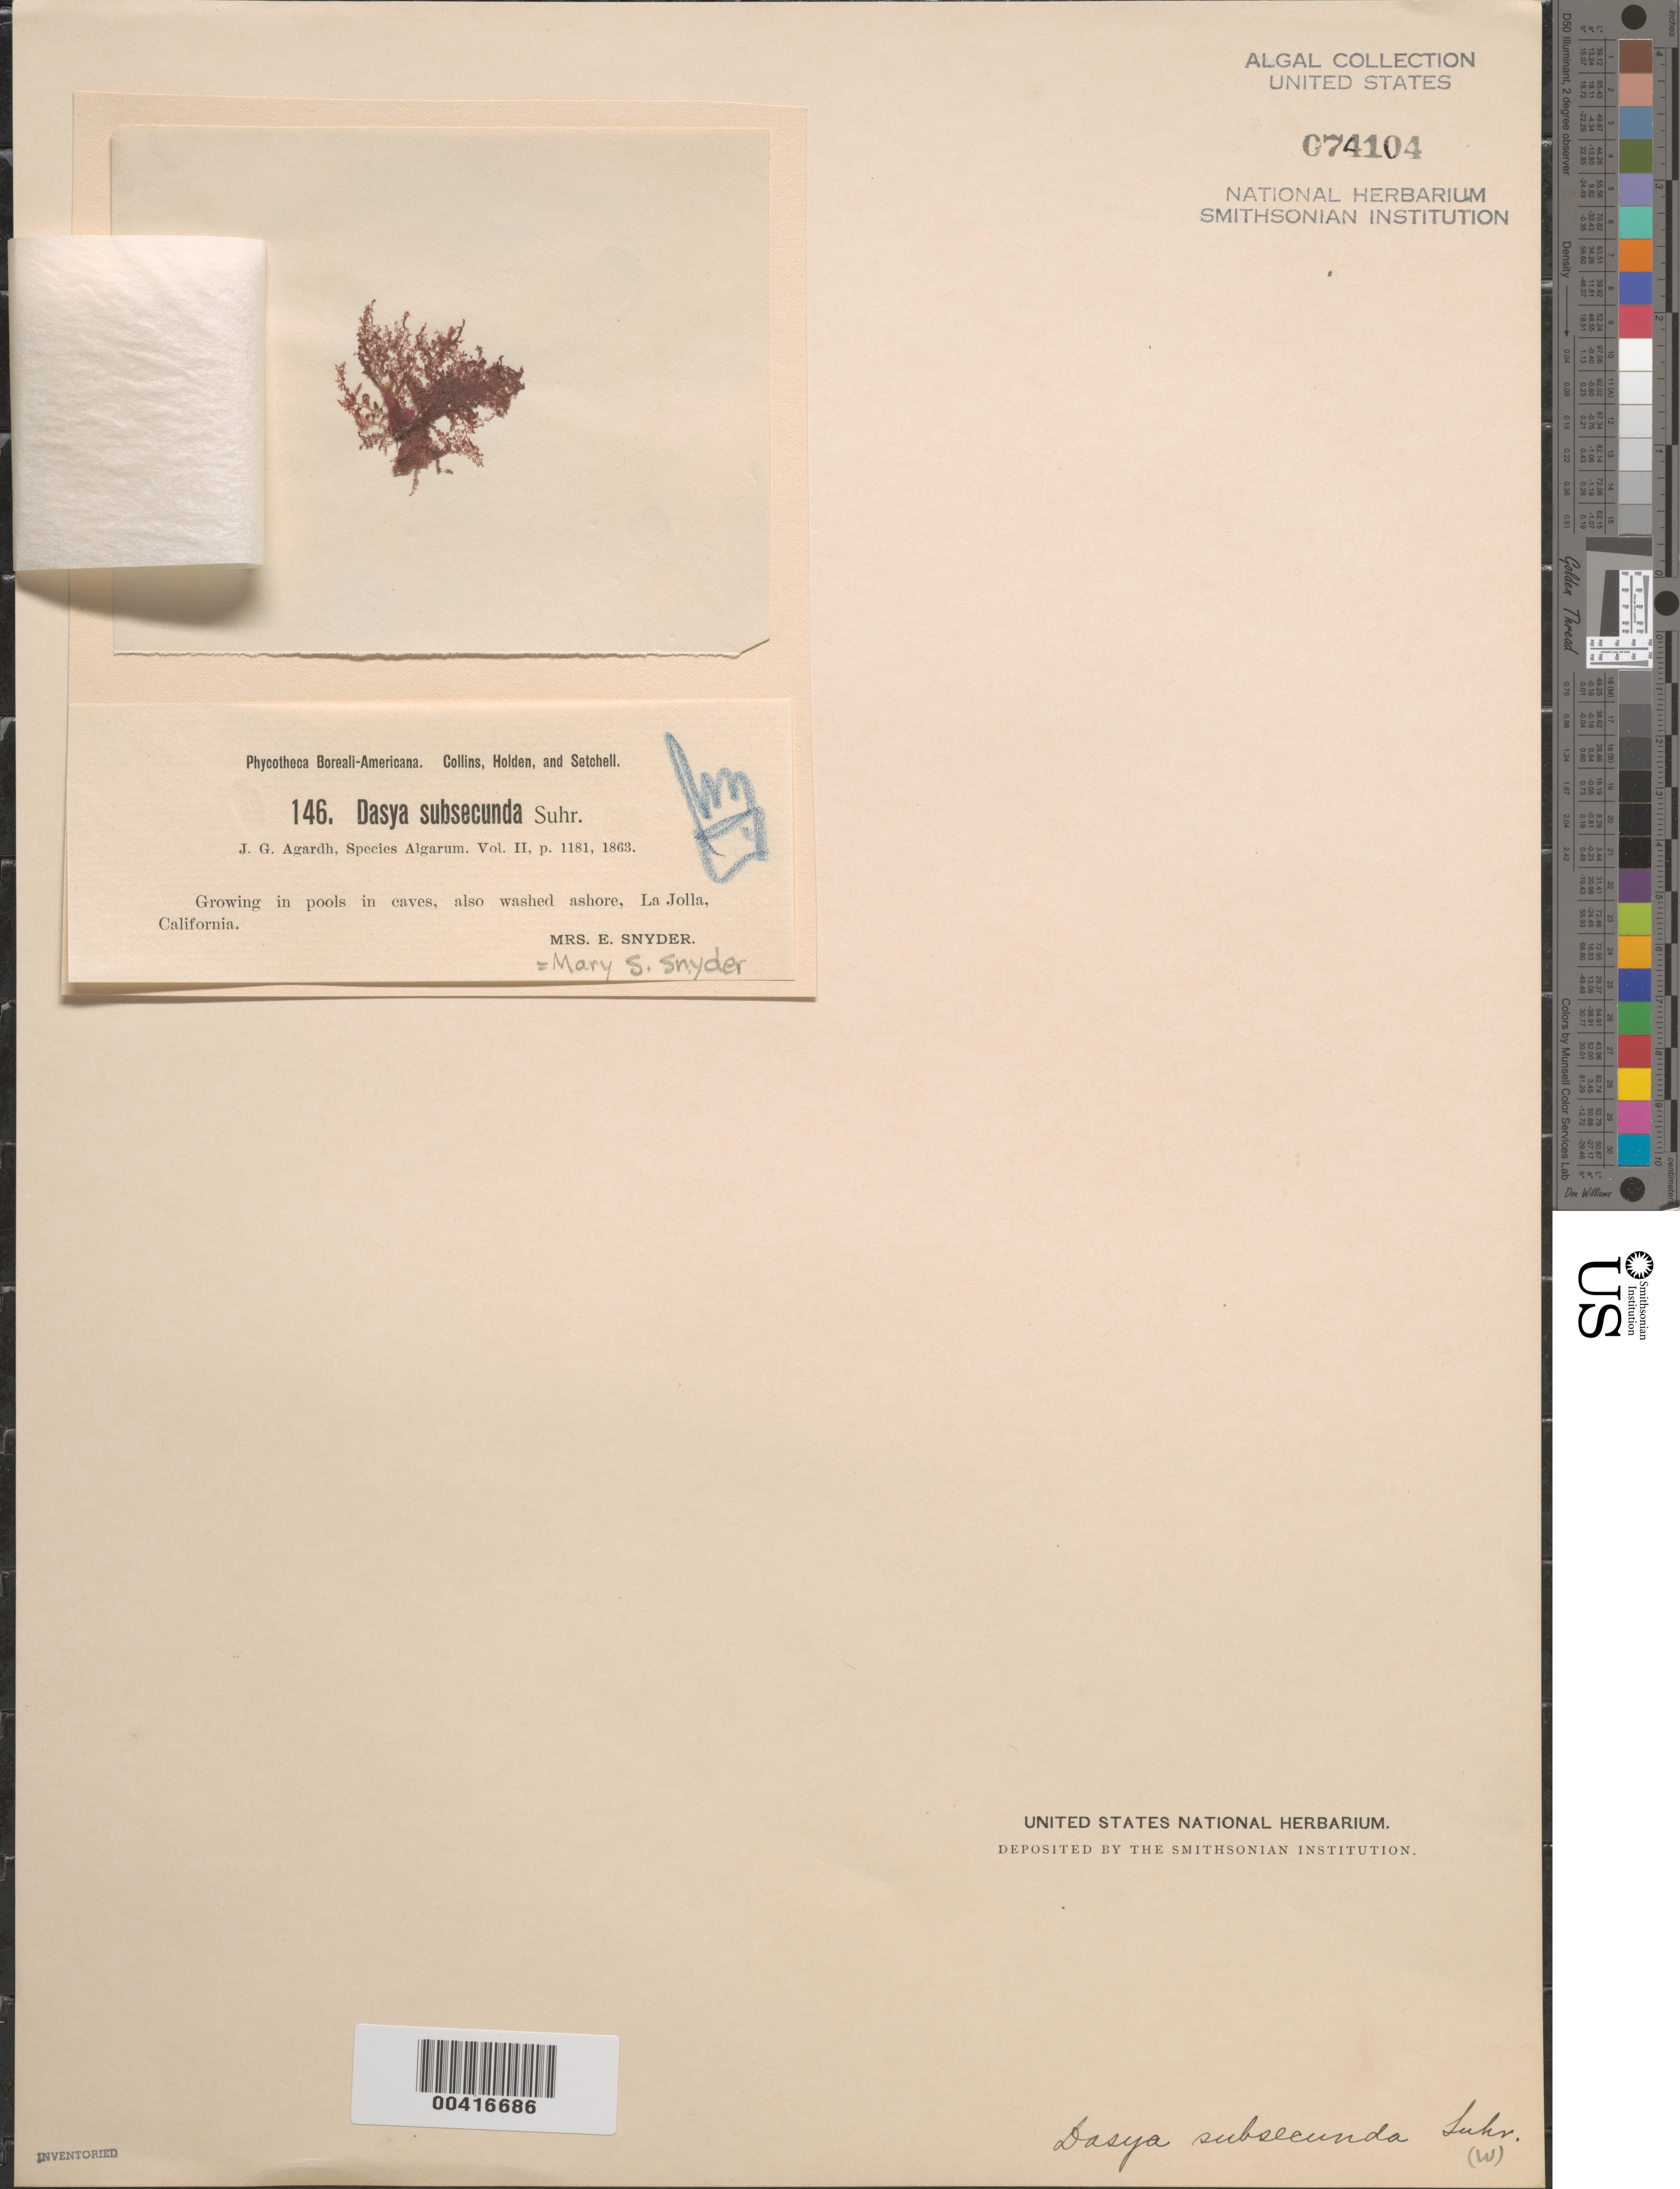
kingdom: Plantae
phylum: Rhodophyta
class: Florideophyceae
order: Ceramiales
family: Dasyaceae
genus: Dasya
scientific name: Dasya subsecunda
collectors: M. Snyder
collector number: PB-A 146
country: United States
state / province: California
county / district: San Diego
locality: La Jolla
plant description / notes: Collins, Holden & Setchell, Phycotheca Boreali-Americana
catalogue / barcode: US 74104